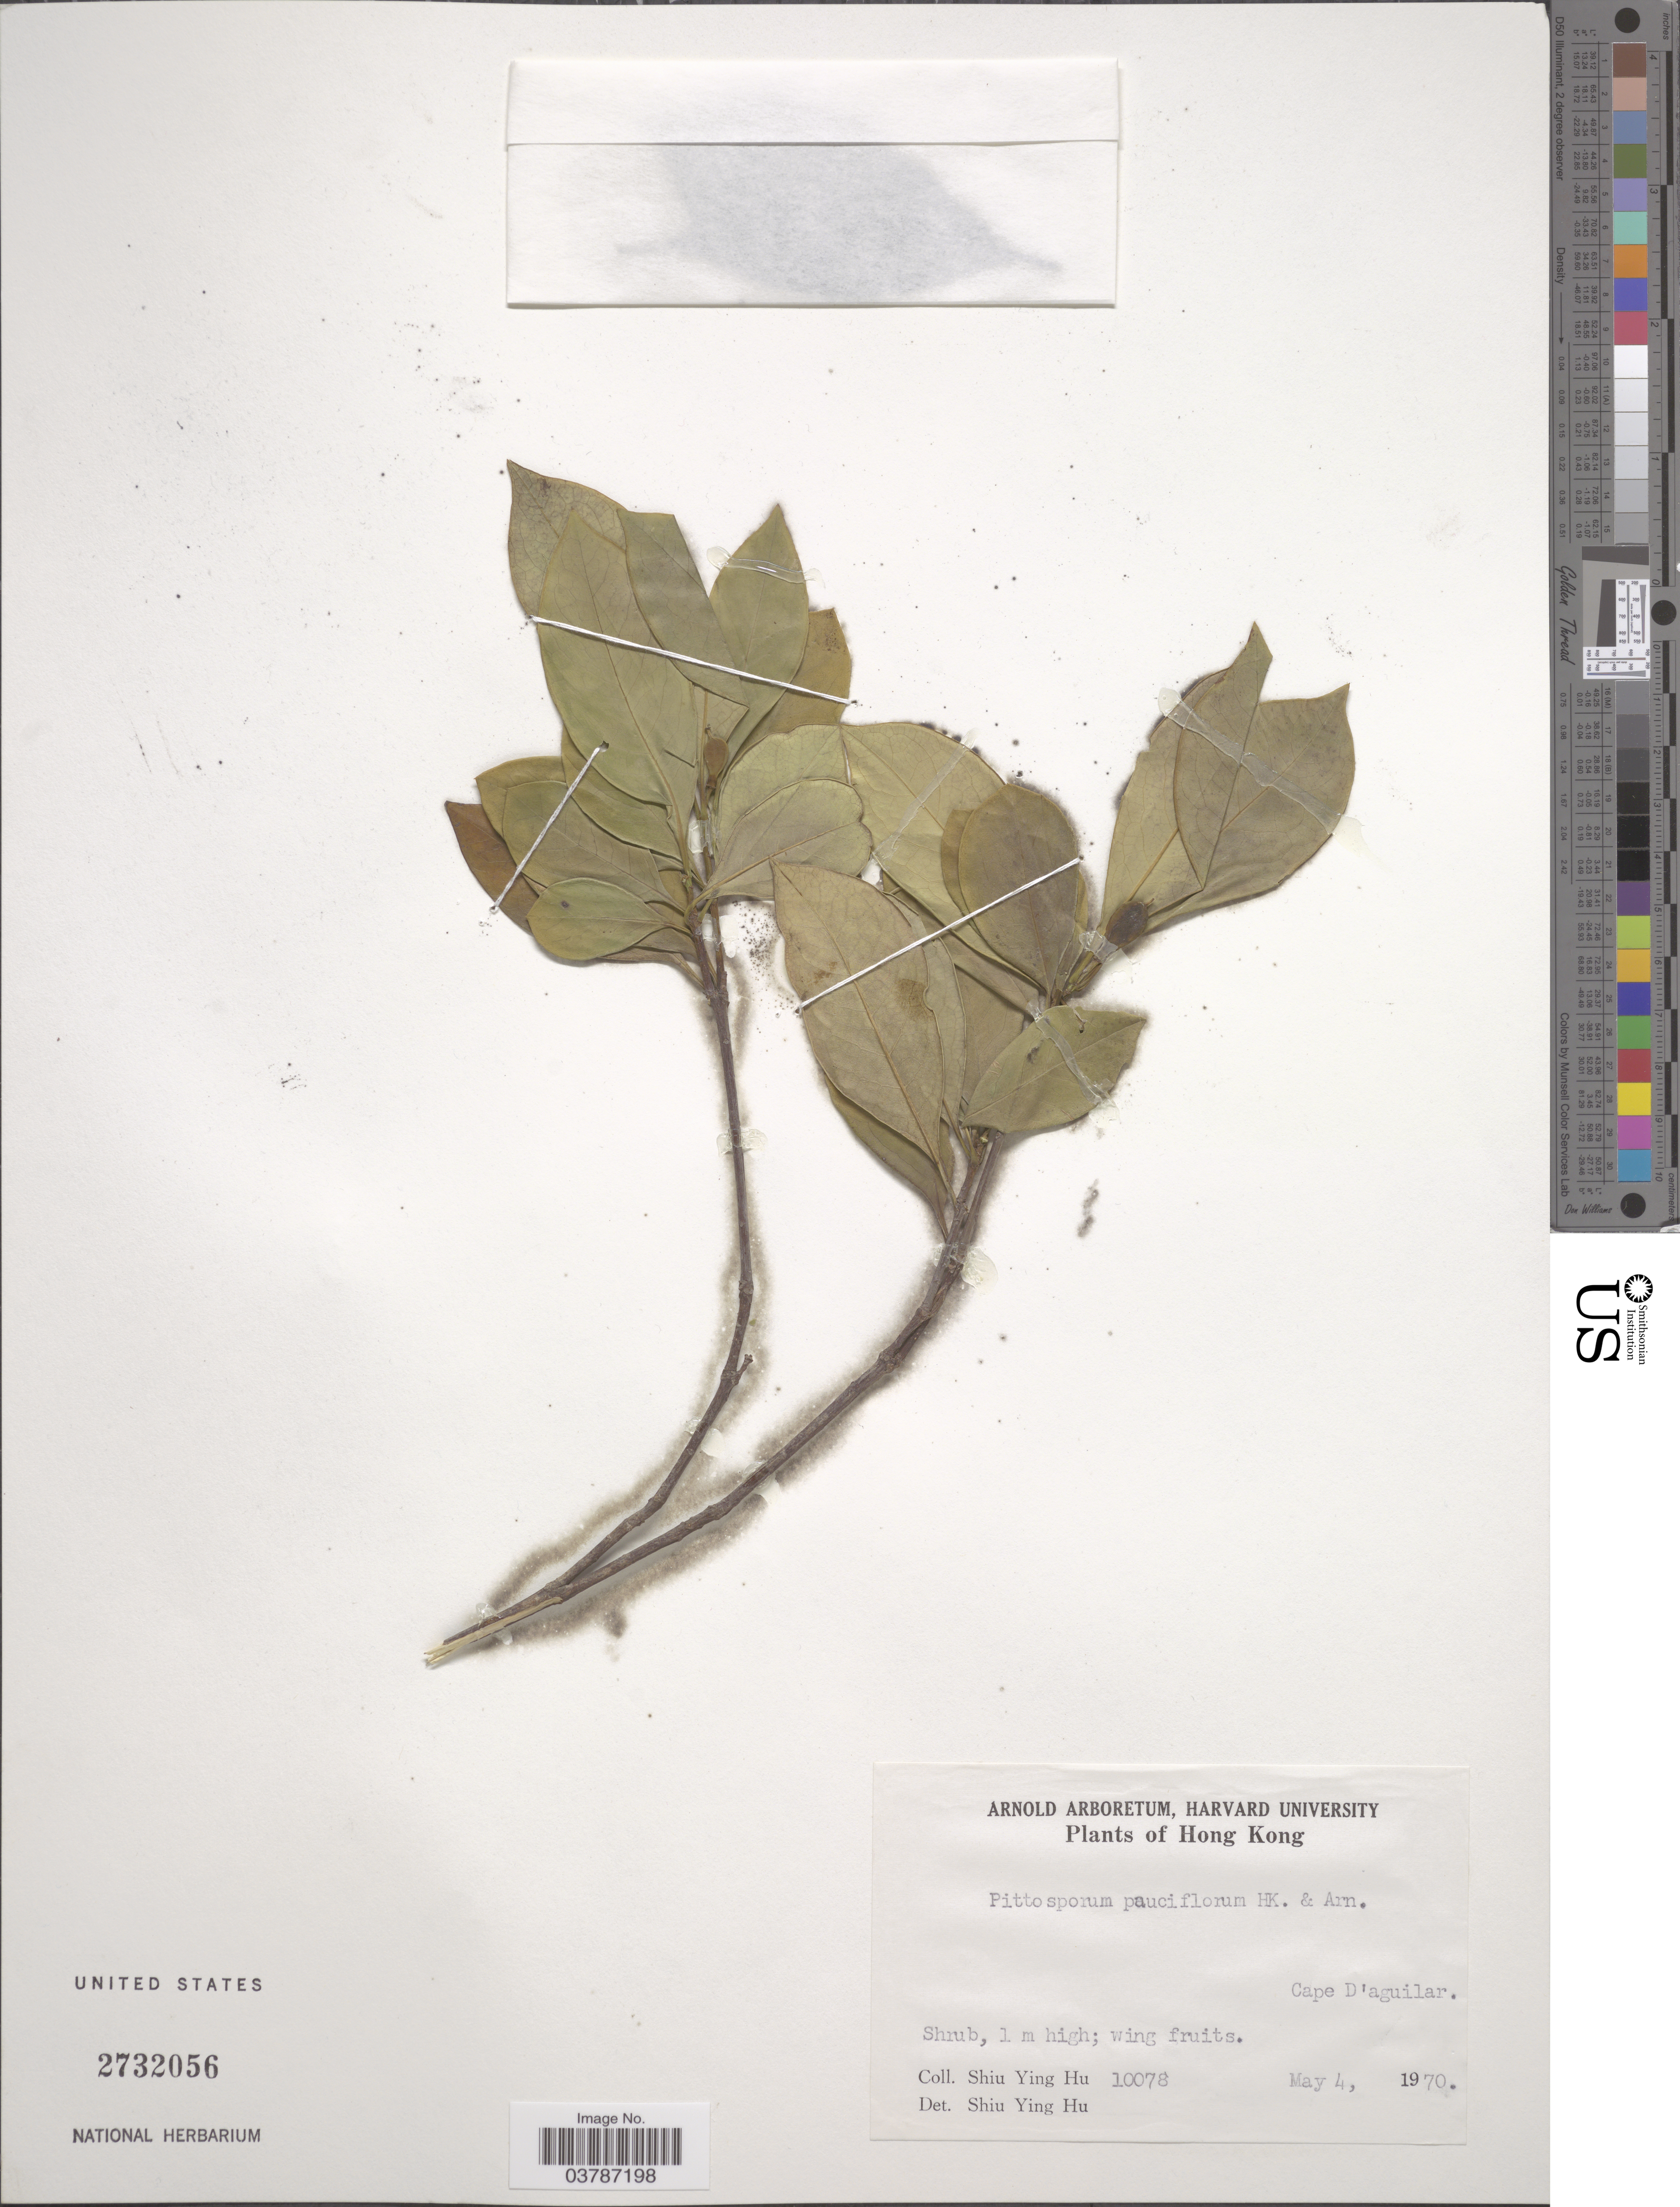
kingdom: Plantae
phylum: Tracheophyta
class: Magnoliopsida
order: Apiales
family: Pittosporaceae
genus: Pittosporum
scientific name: Pittosporum pauciflorum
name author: Hook. & Arn.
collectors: S. Y. Hu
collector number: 10078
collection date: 1970-05-04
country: China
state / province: Hong Kong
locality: Cape D'aguillar.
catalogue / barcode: US 2732056